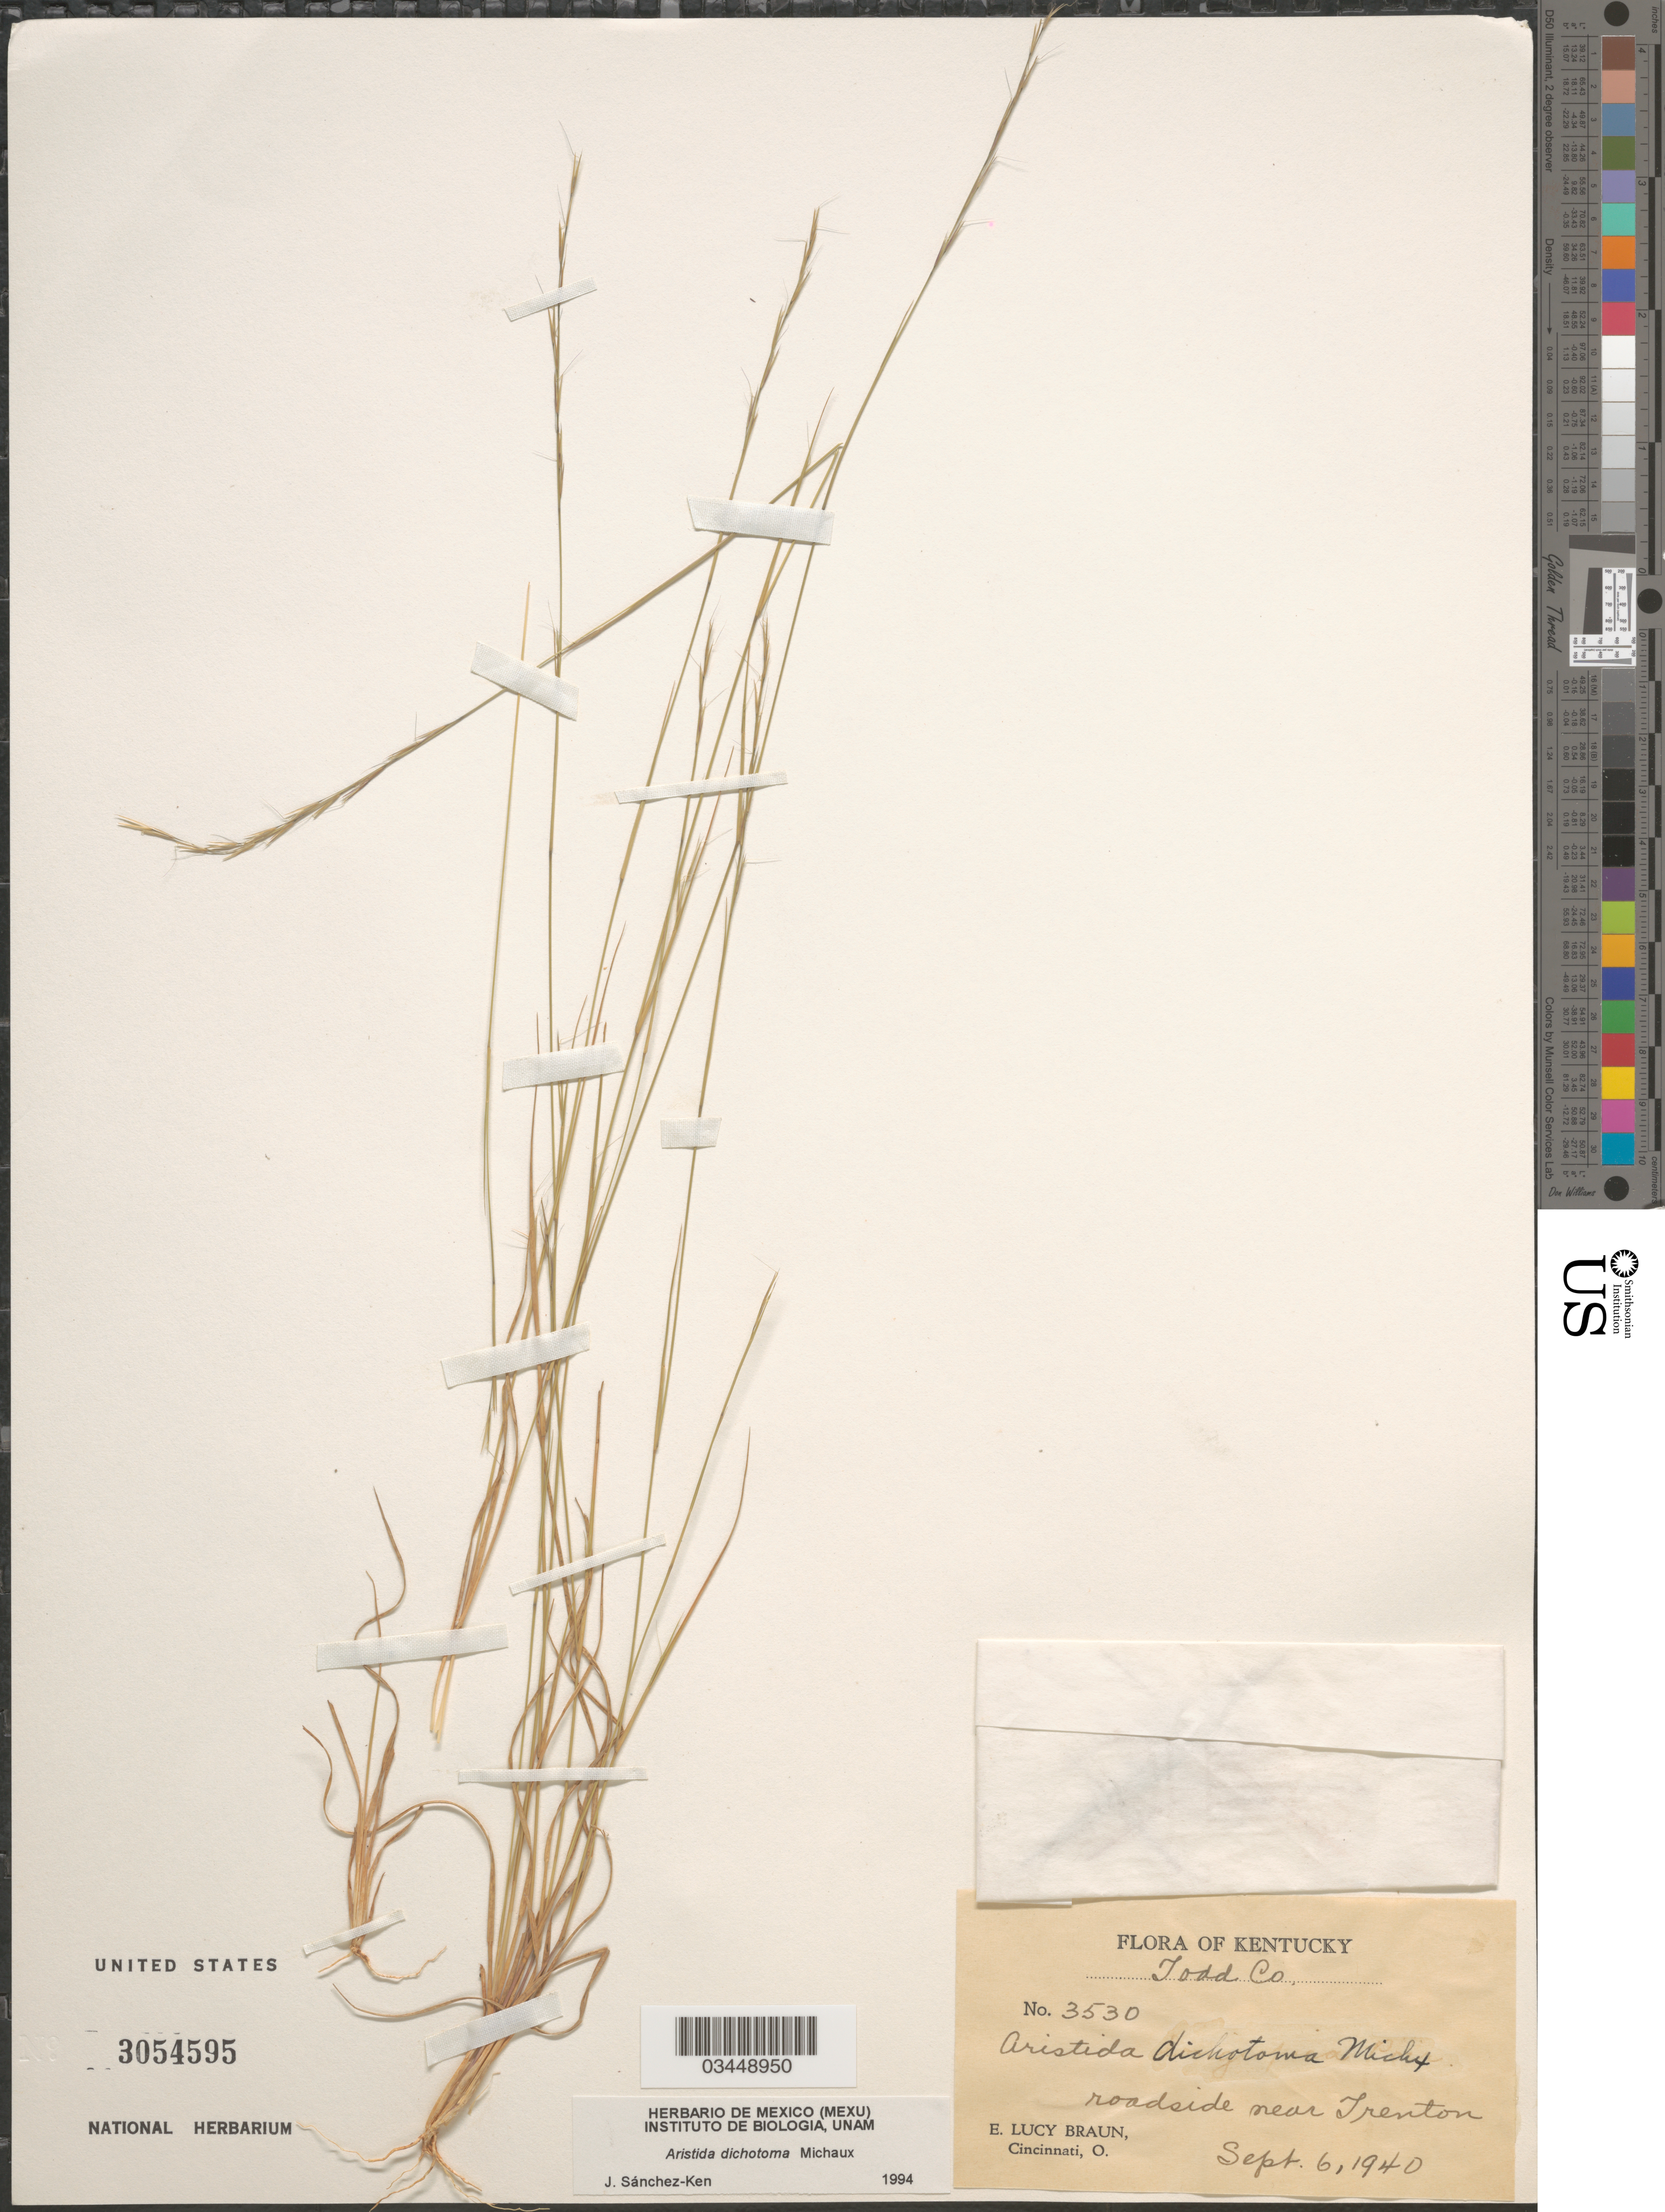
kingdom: Plantae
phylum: Tracheophyta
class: Liliopsida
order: Poales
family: Poaceae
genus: Aristida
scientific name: Aristida dichotoma var. dichotoma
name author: Michx.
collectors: E. L. Braun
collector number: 3530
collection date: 1940-09-06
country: United States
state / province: Kentucky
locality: Todd Co. Roadside near Trenton.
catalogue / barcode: US 3054595